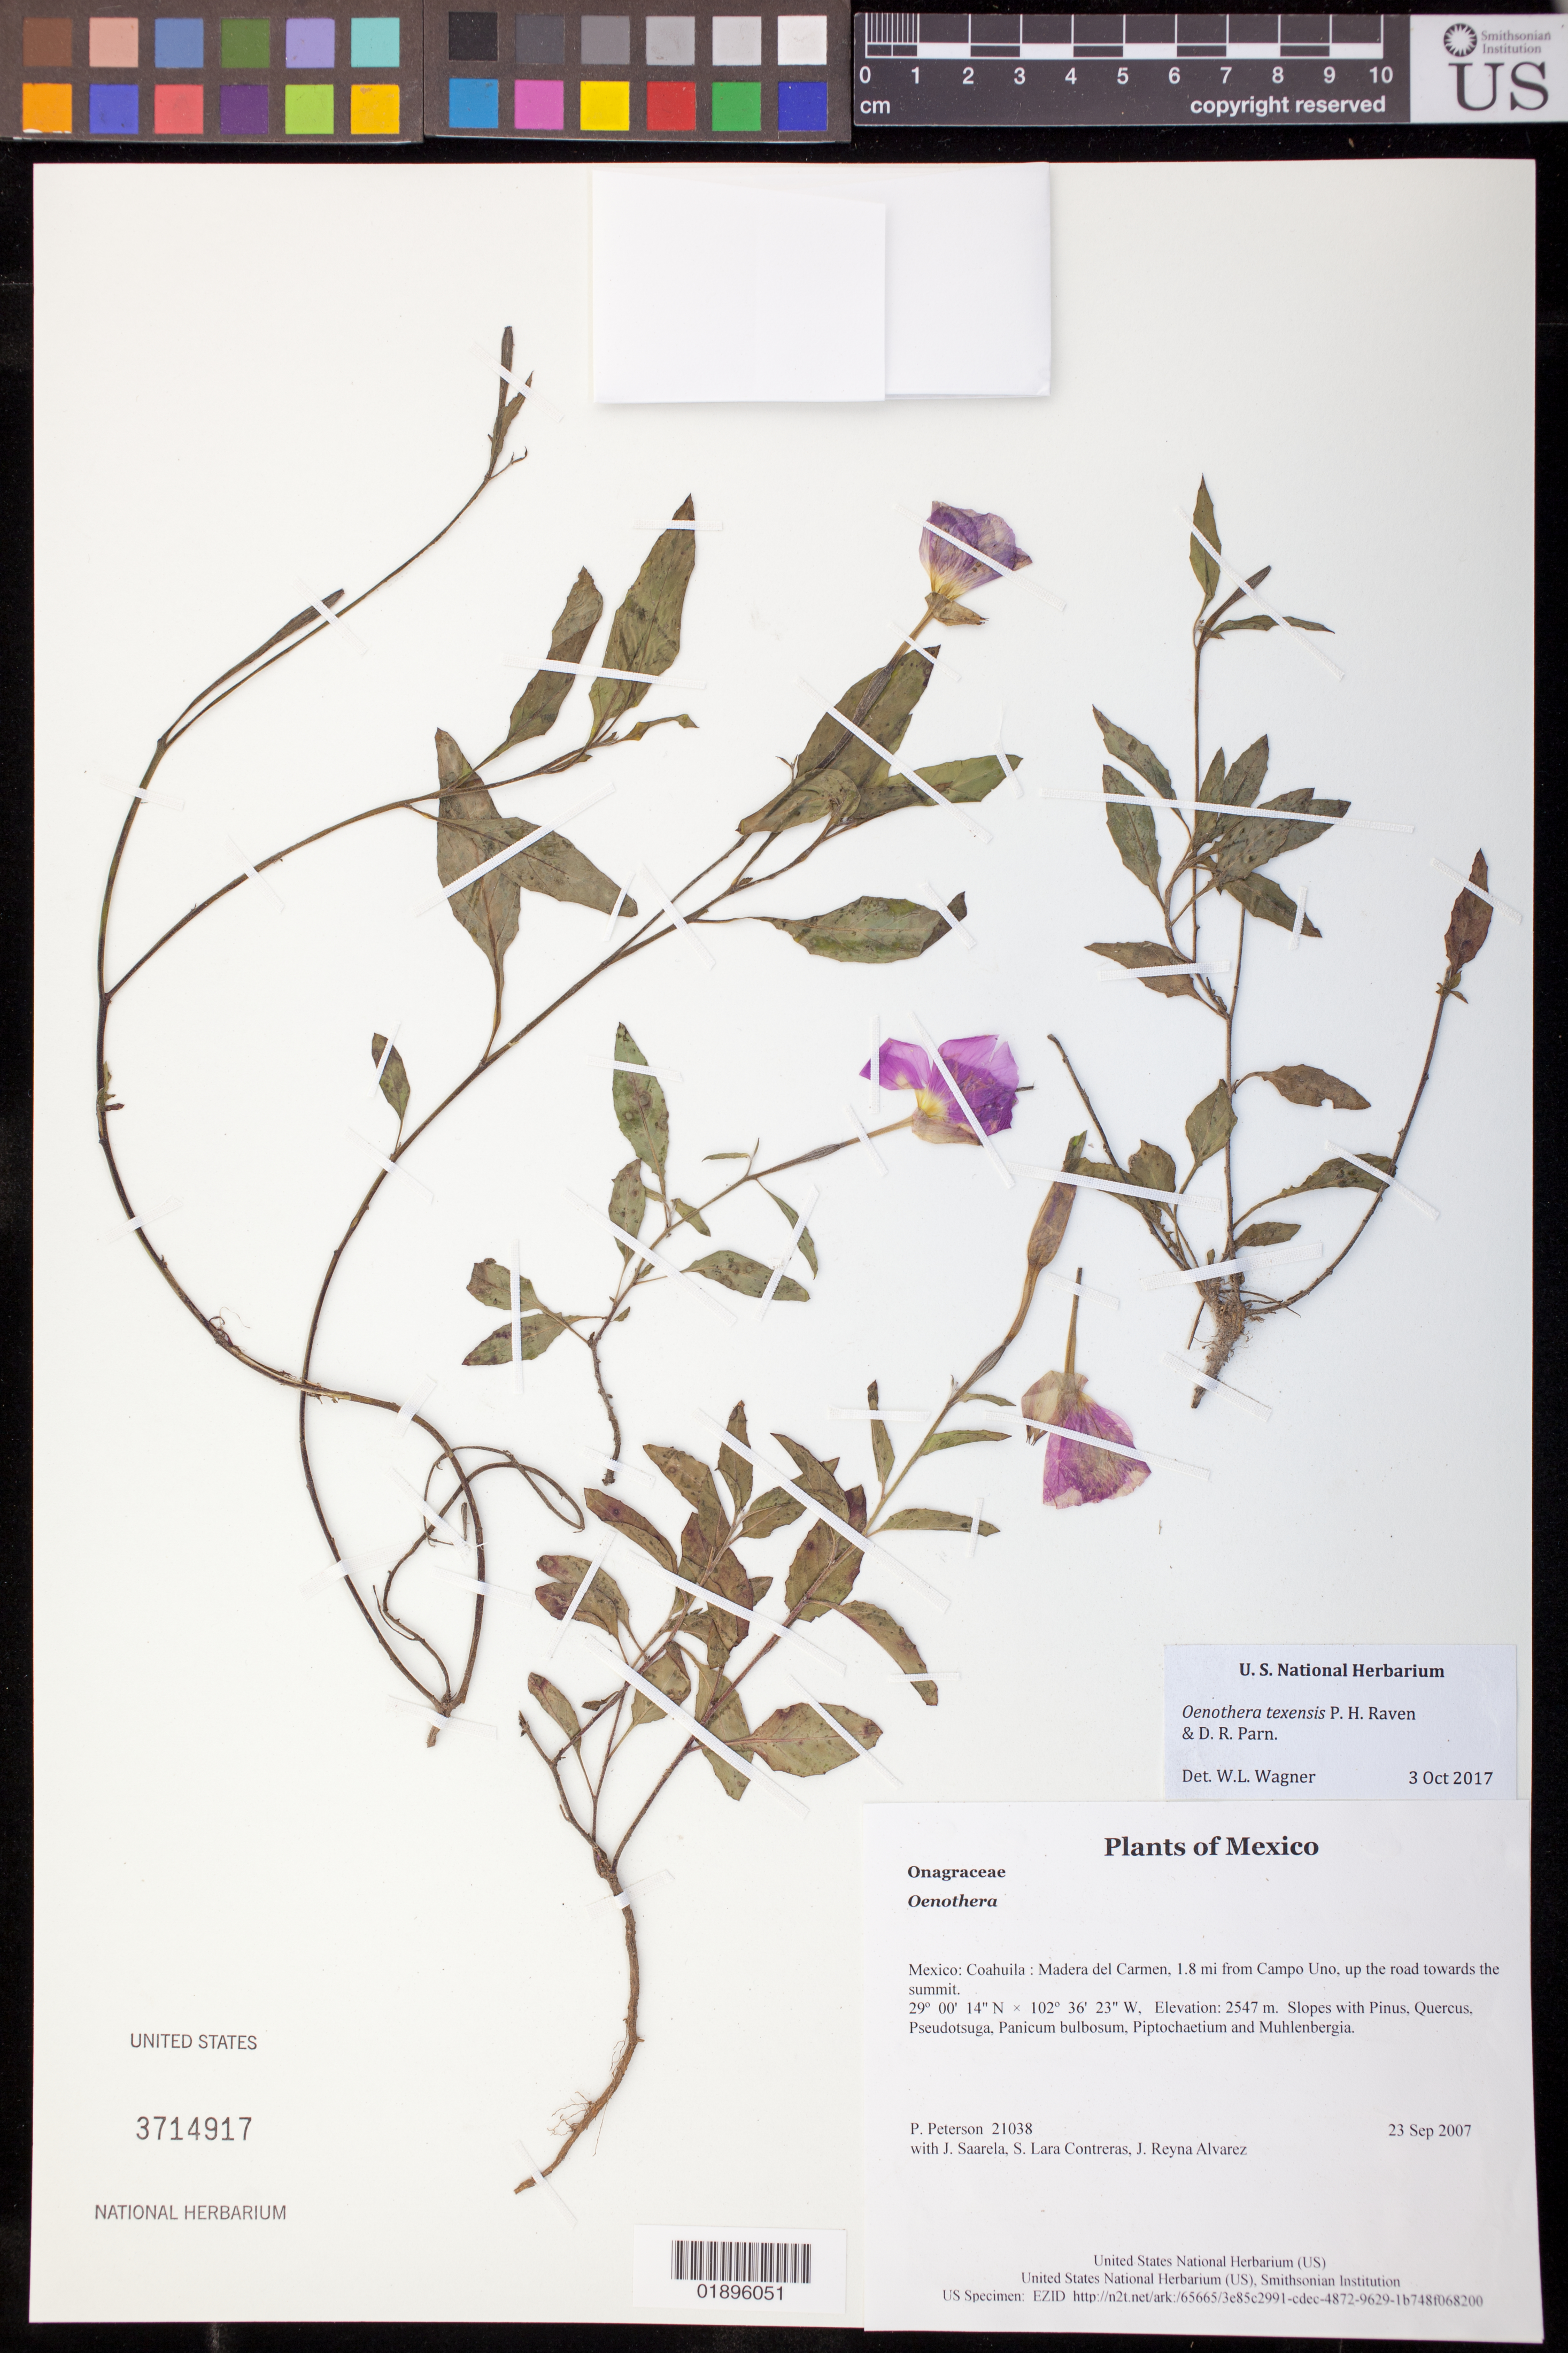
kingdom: Plantae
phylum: Tracheophyta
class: Magnoliopsida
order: Myrtales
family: Onagraceae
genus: Oenothera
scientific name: Oenothera texensis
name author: P.H. Raven & D.R. Parn.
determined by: Wagner, W. L., (BOT), Smithsonian Institution - National Museum of Natural History (UNITED STATES)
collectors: P. M. Peterson, J. Saarela, S. Lara Contreras & J. Reyna Alvarez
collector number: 21038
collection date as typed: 23 Sep 2007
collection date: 2007-09-23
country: Mexico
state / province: Coahuila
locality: Madera del Carmen, 1.8 mi from Campo Uno, up the road towards the summit.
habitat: Slopes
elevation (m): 2547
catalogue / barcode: US 3714917